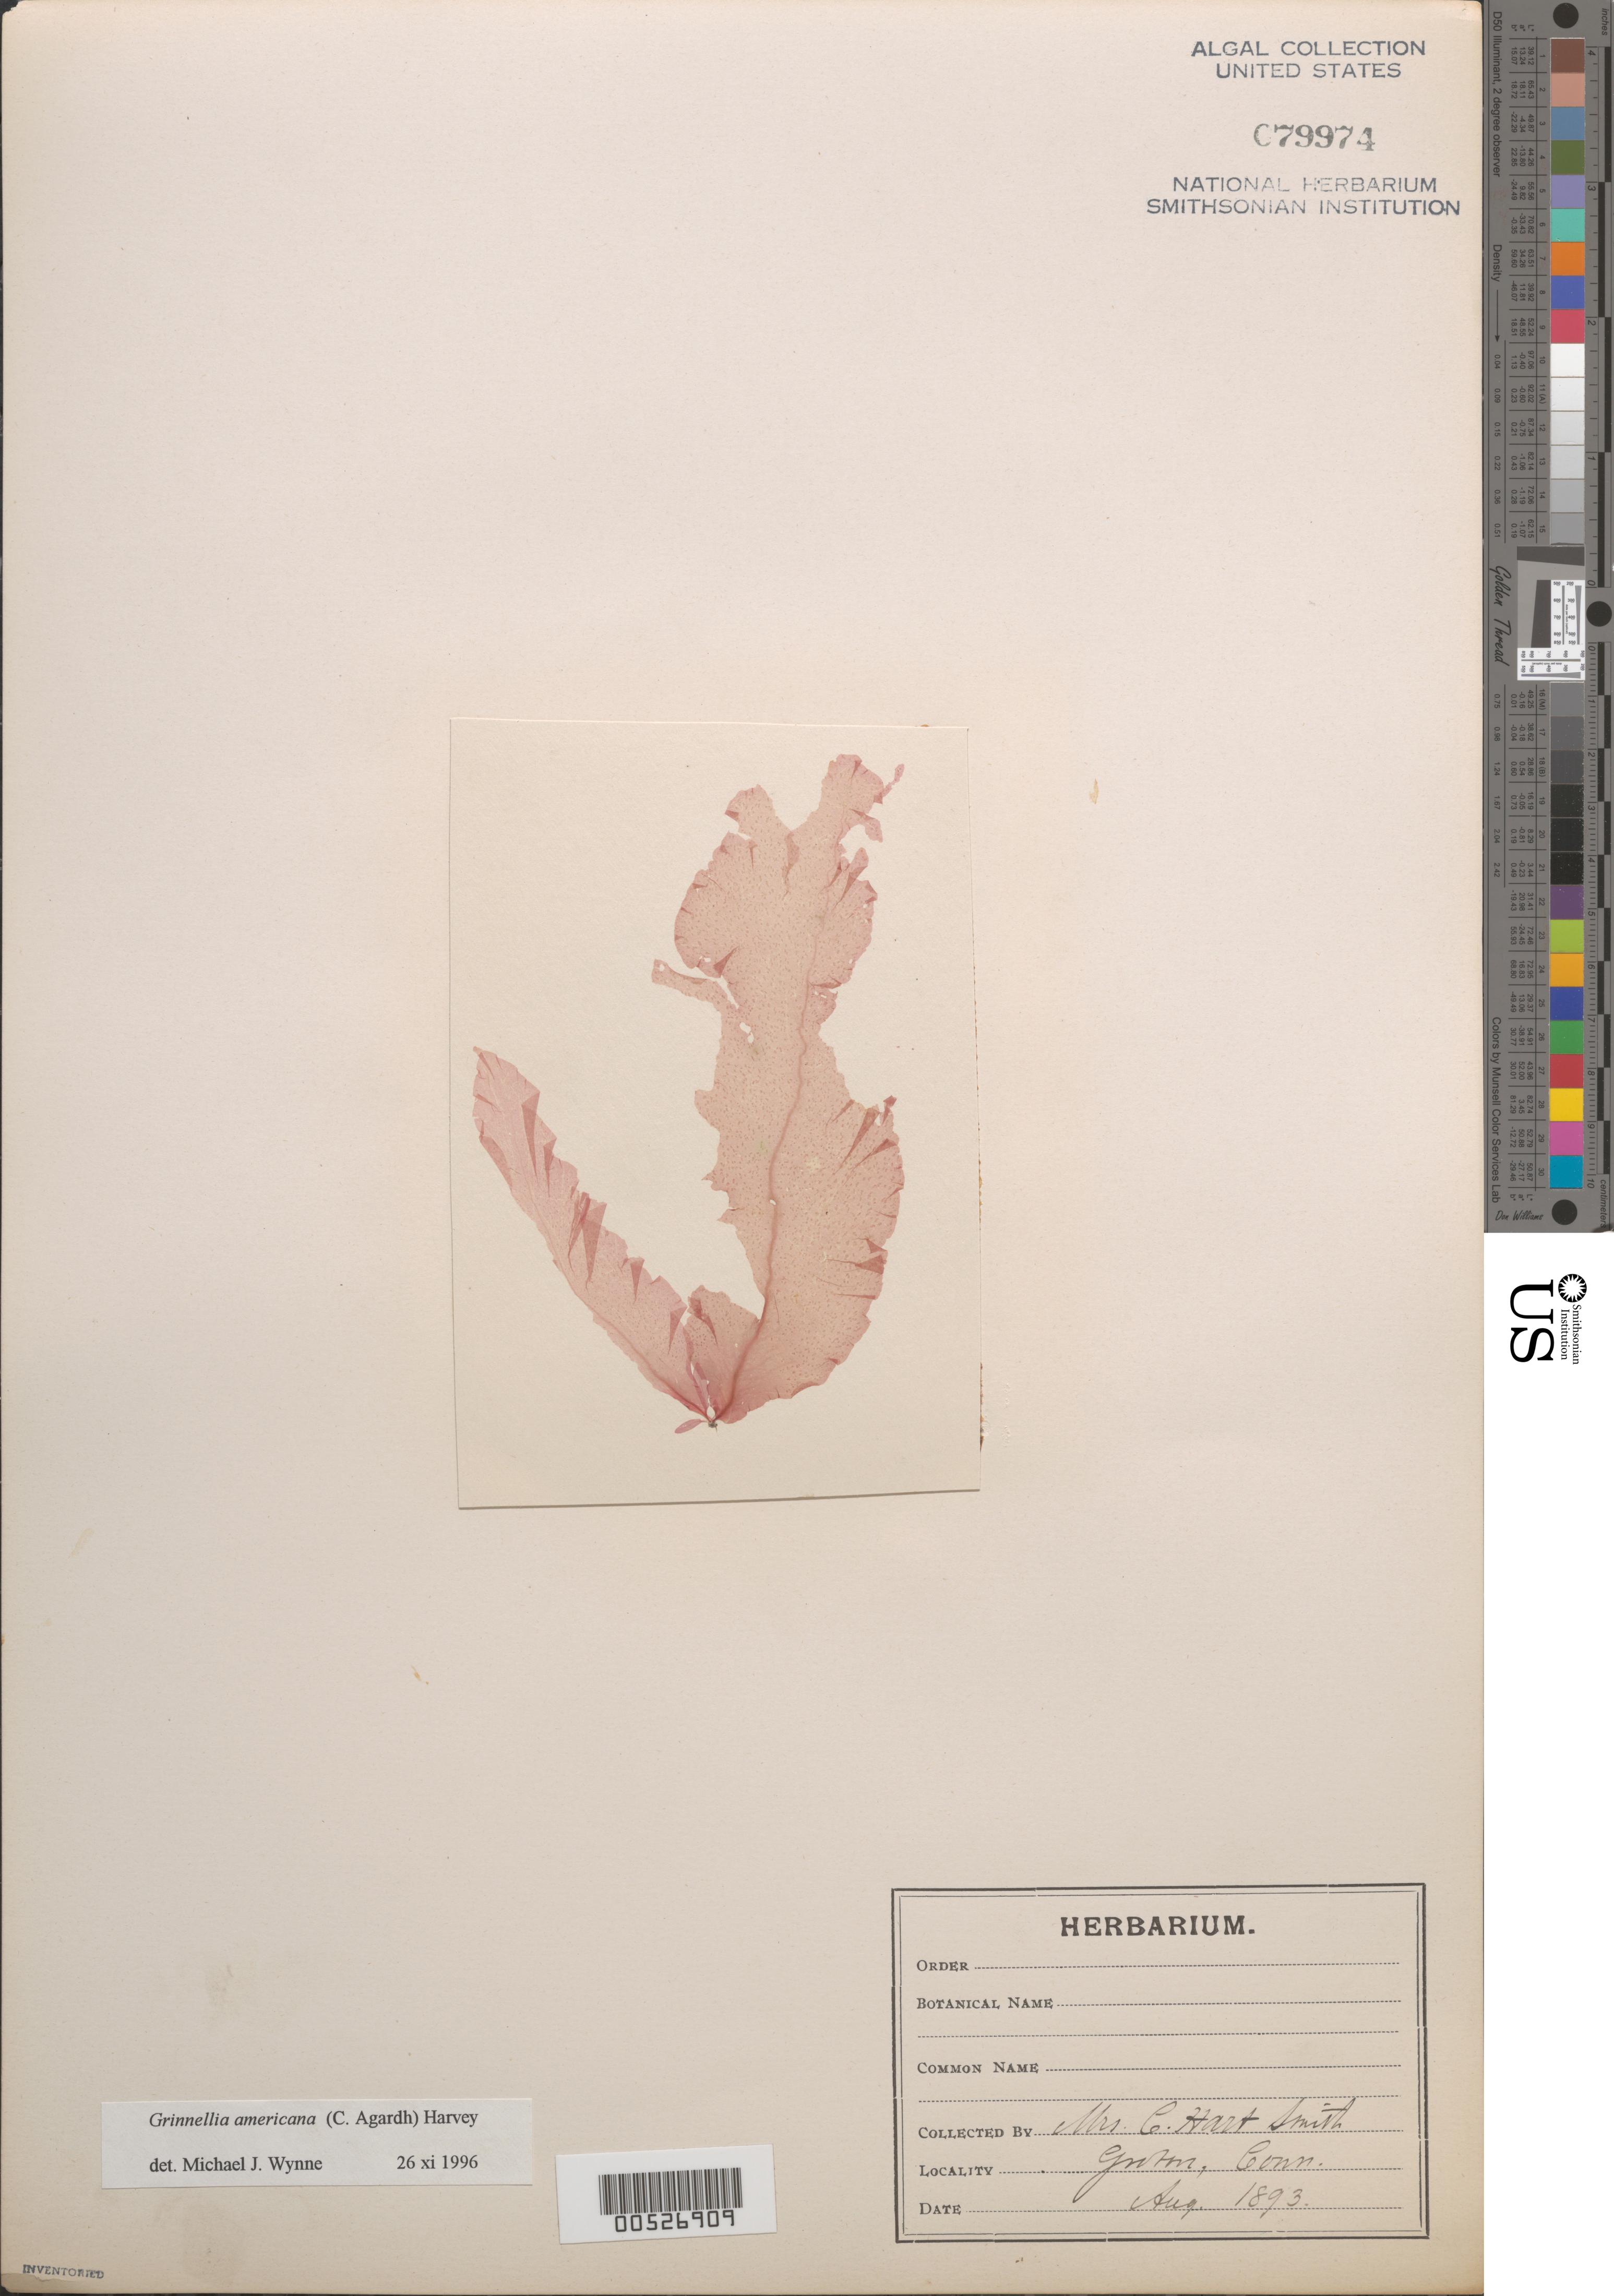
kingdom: Plantae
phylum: Rhodophyta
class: Florideophyceae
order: Ceramiales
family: Delesseriaceae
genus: Grinnellia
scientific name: Grinnellia americana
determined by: Wynne, M. J.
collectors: C. H. Smith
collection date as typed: Aug 1893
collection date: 1893-08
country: United States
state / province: Connecticut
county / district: New London County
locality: Groton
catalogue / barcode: US 79974